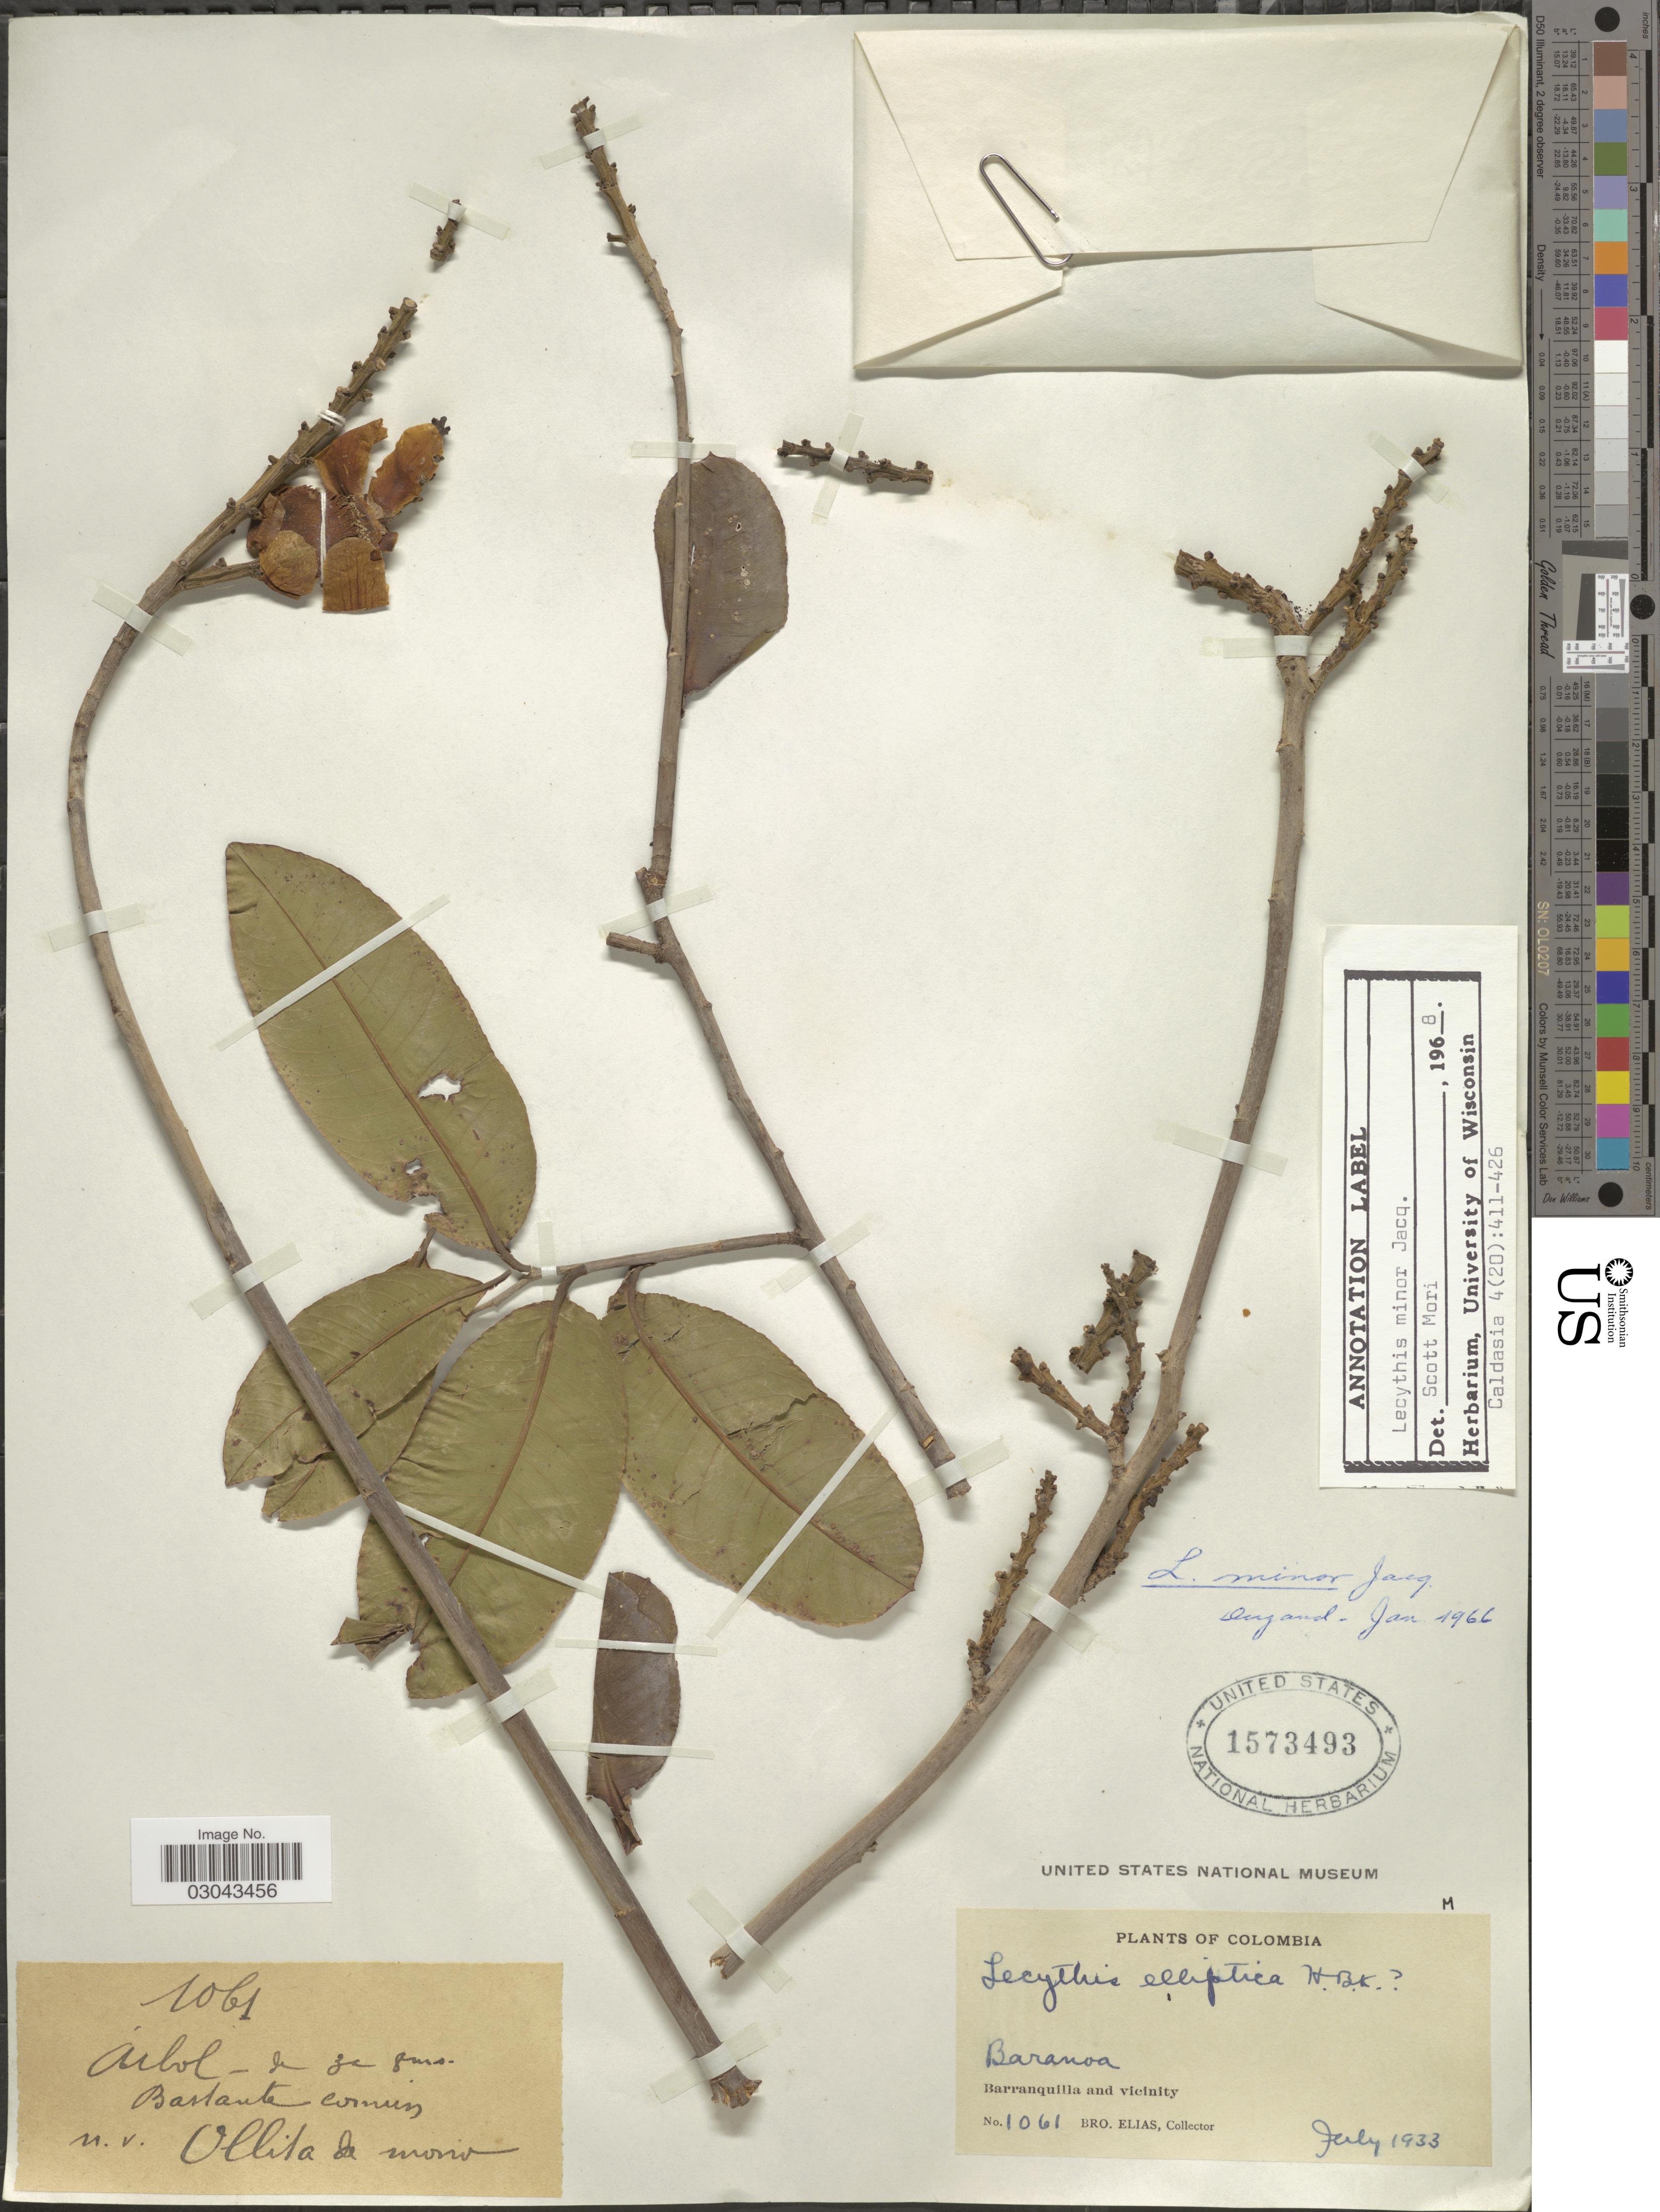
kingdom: Plantae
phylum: Tracheophyta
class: Magnoliopsida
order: Ericales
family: Lecythidaceae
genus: Lecythis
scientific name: Lecythis minor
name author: Jacq.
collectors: Bro. Elias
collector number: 1061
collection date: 1933-07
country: Colombia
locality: Baranoa, Barranquilla and vicinity.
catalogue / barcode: US 1573493